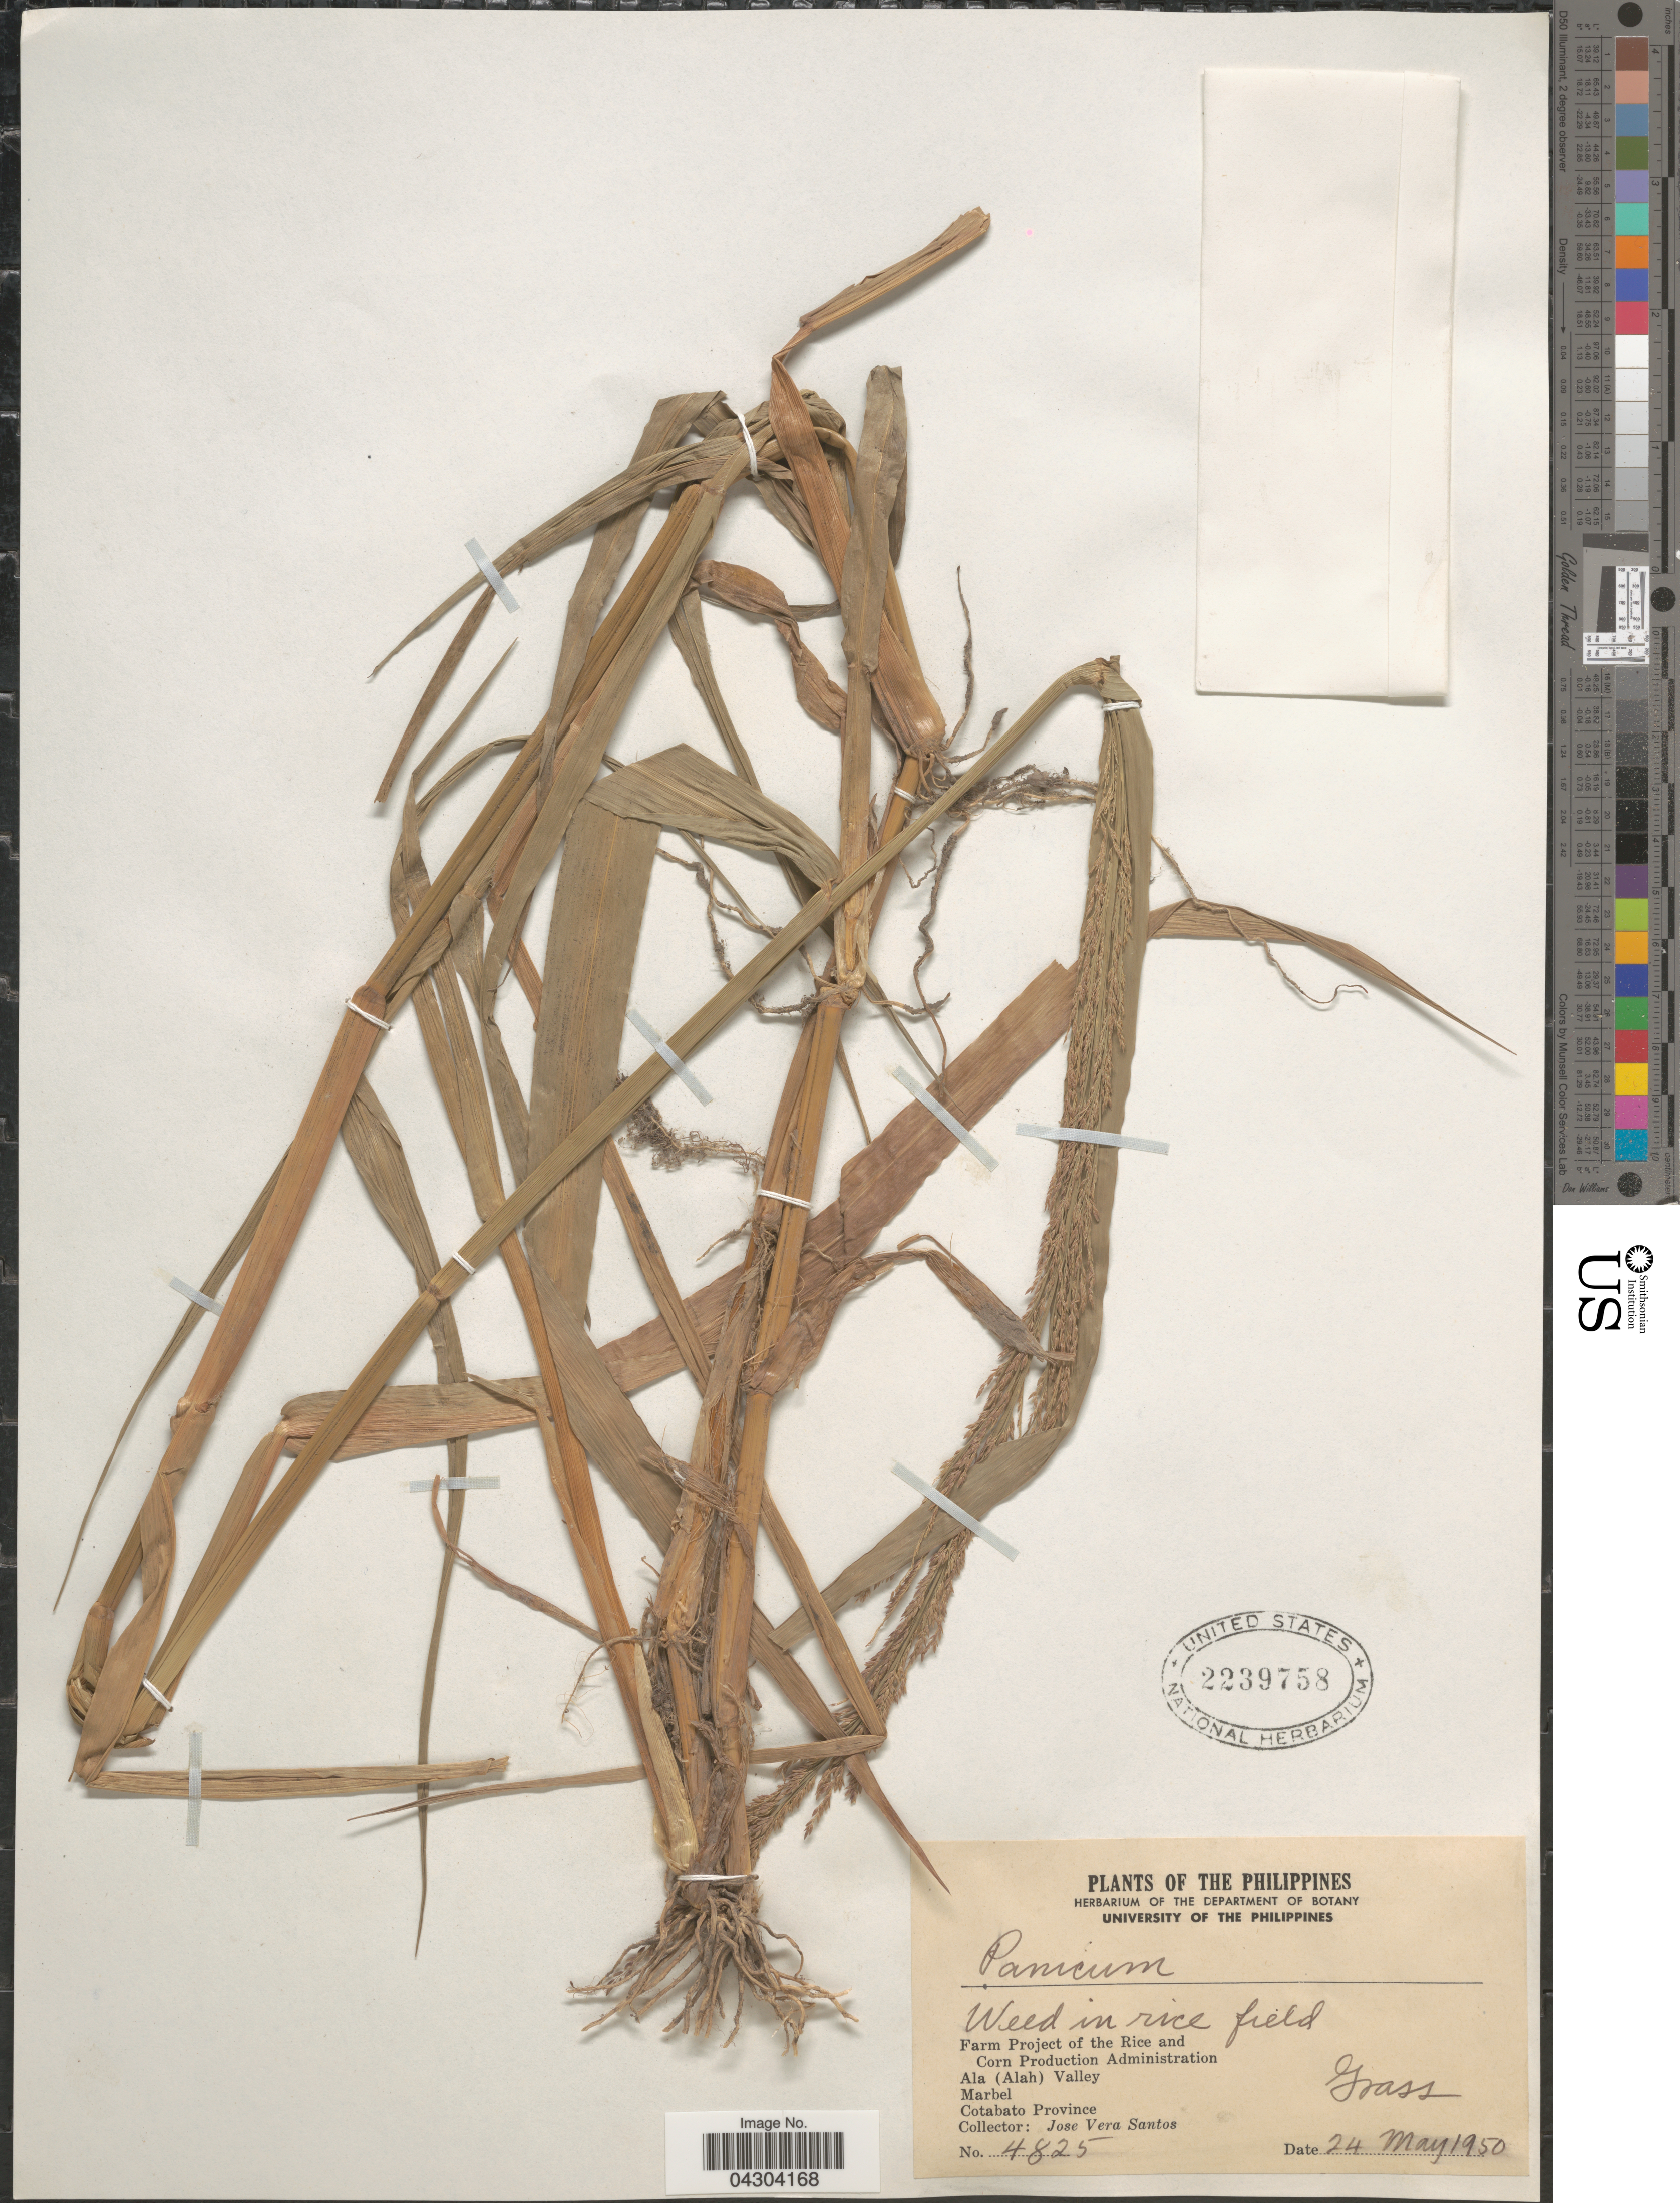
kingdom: Plantae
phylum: Tracheophyta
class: Liliopsida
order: Poales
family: Poaceae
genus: Panicum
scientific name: Panicum sp.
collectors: J. V. Santos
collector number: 4825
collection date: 1950-05-24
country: Philippines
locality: Farm Project of the Rice and Corn Production Administration. Ala (Alah) Valley. Marbel. Cotabato Province.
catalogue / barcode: US 2239758